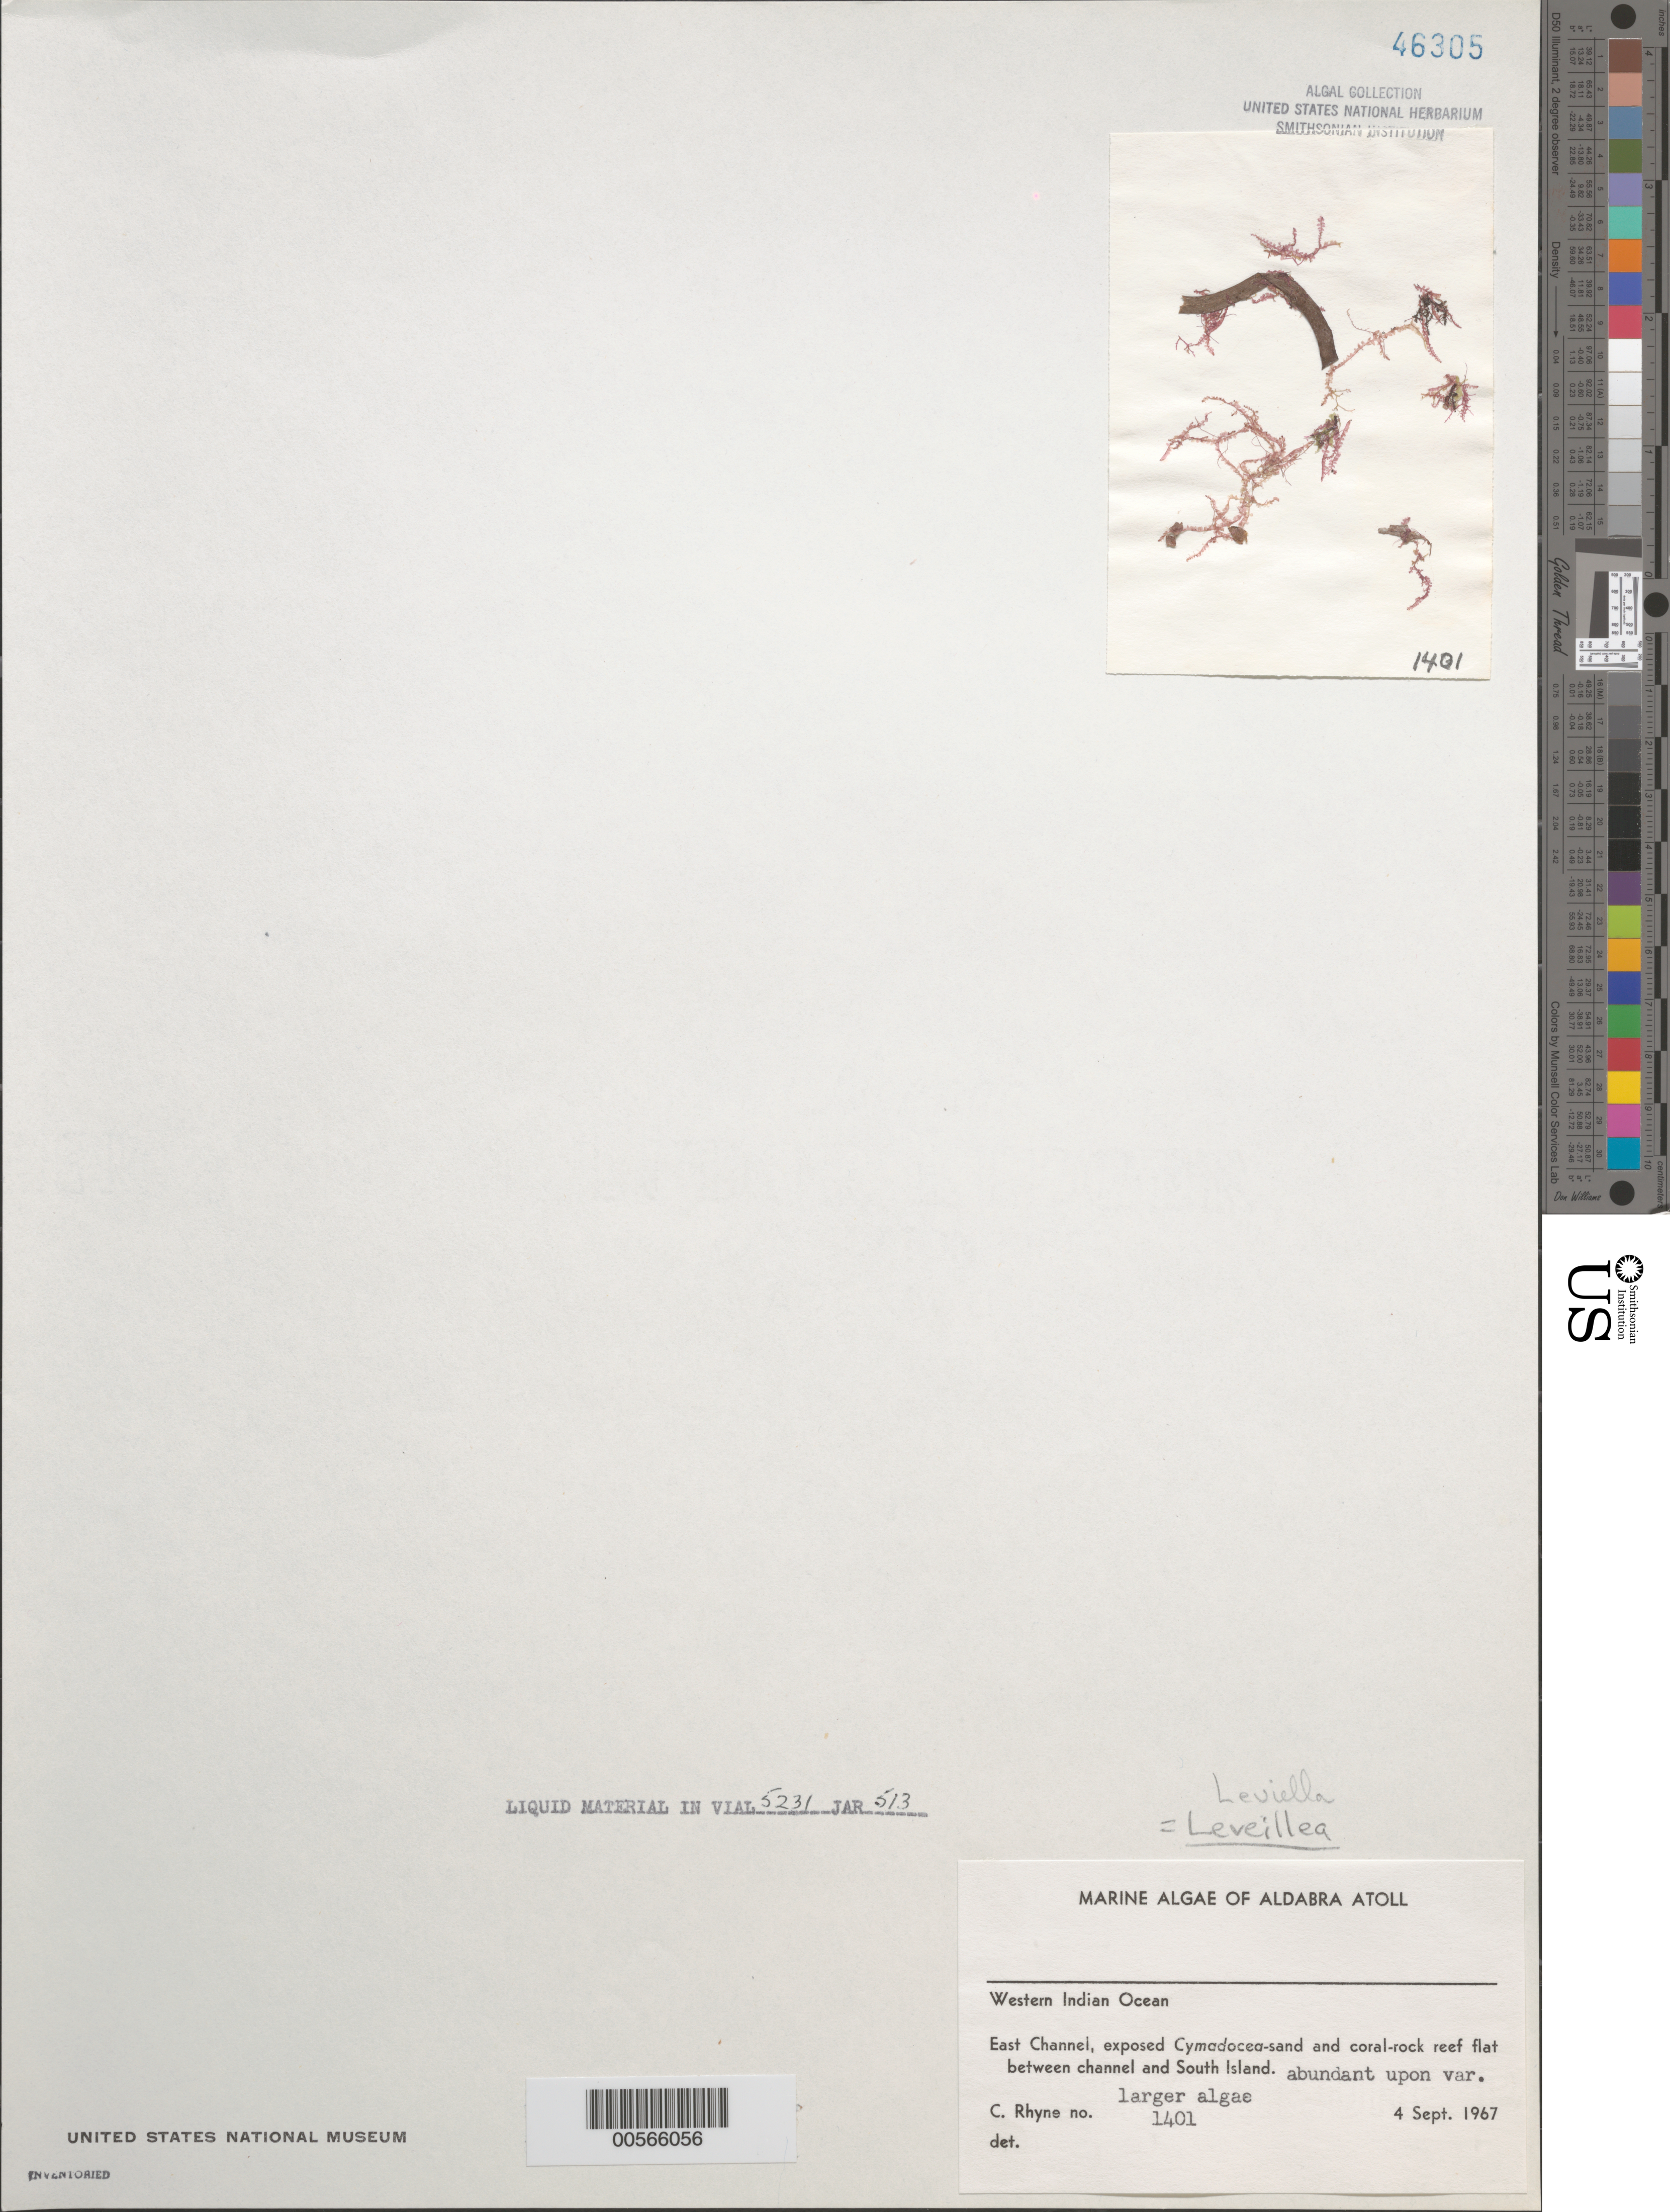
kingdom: Plantae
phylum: Rhodophyta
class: Florideophyceae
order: Ceramiales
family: Rhodomelaceae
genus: Leveillea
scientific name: Leveillea sp.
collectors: C. Rhyne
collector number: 1401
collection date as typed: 04 Sep 1967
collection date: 1967-09-04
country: Seychelles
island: Aldabra Atoll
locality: Between East Channel and South Island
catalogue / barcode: US 46305